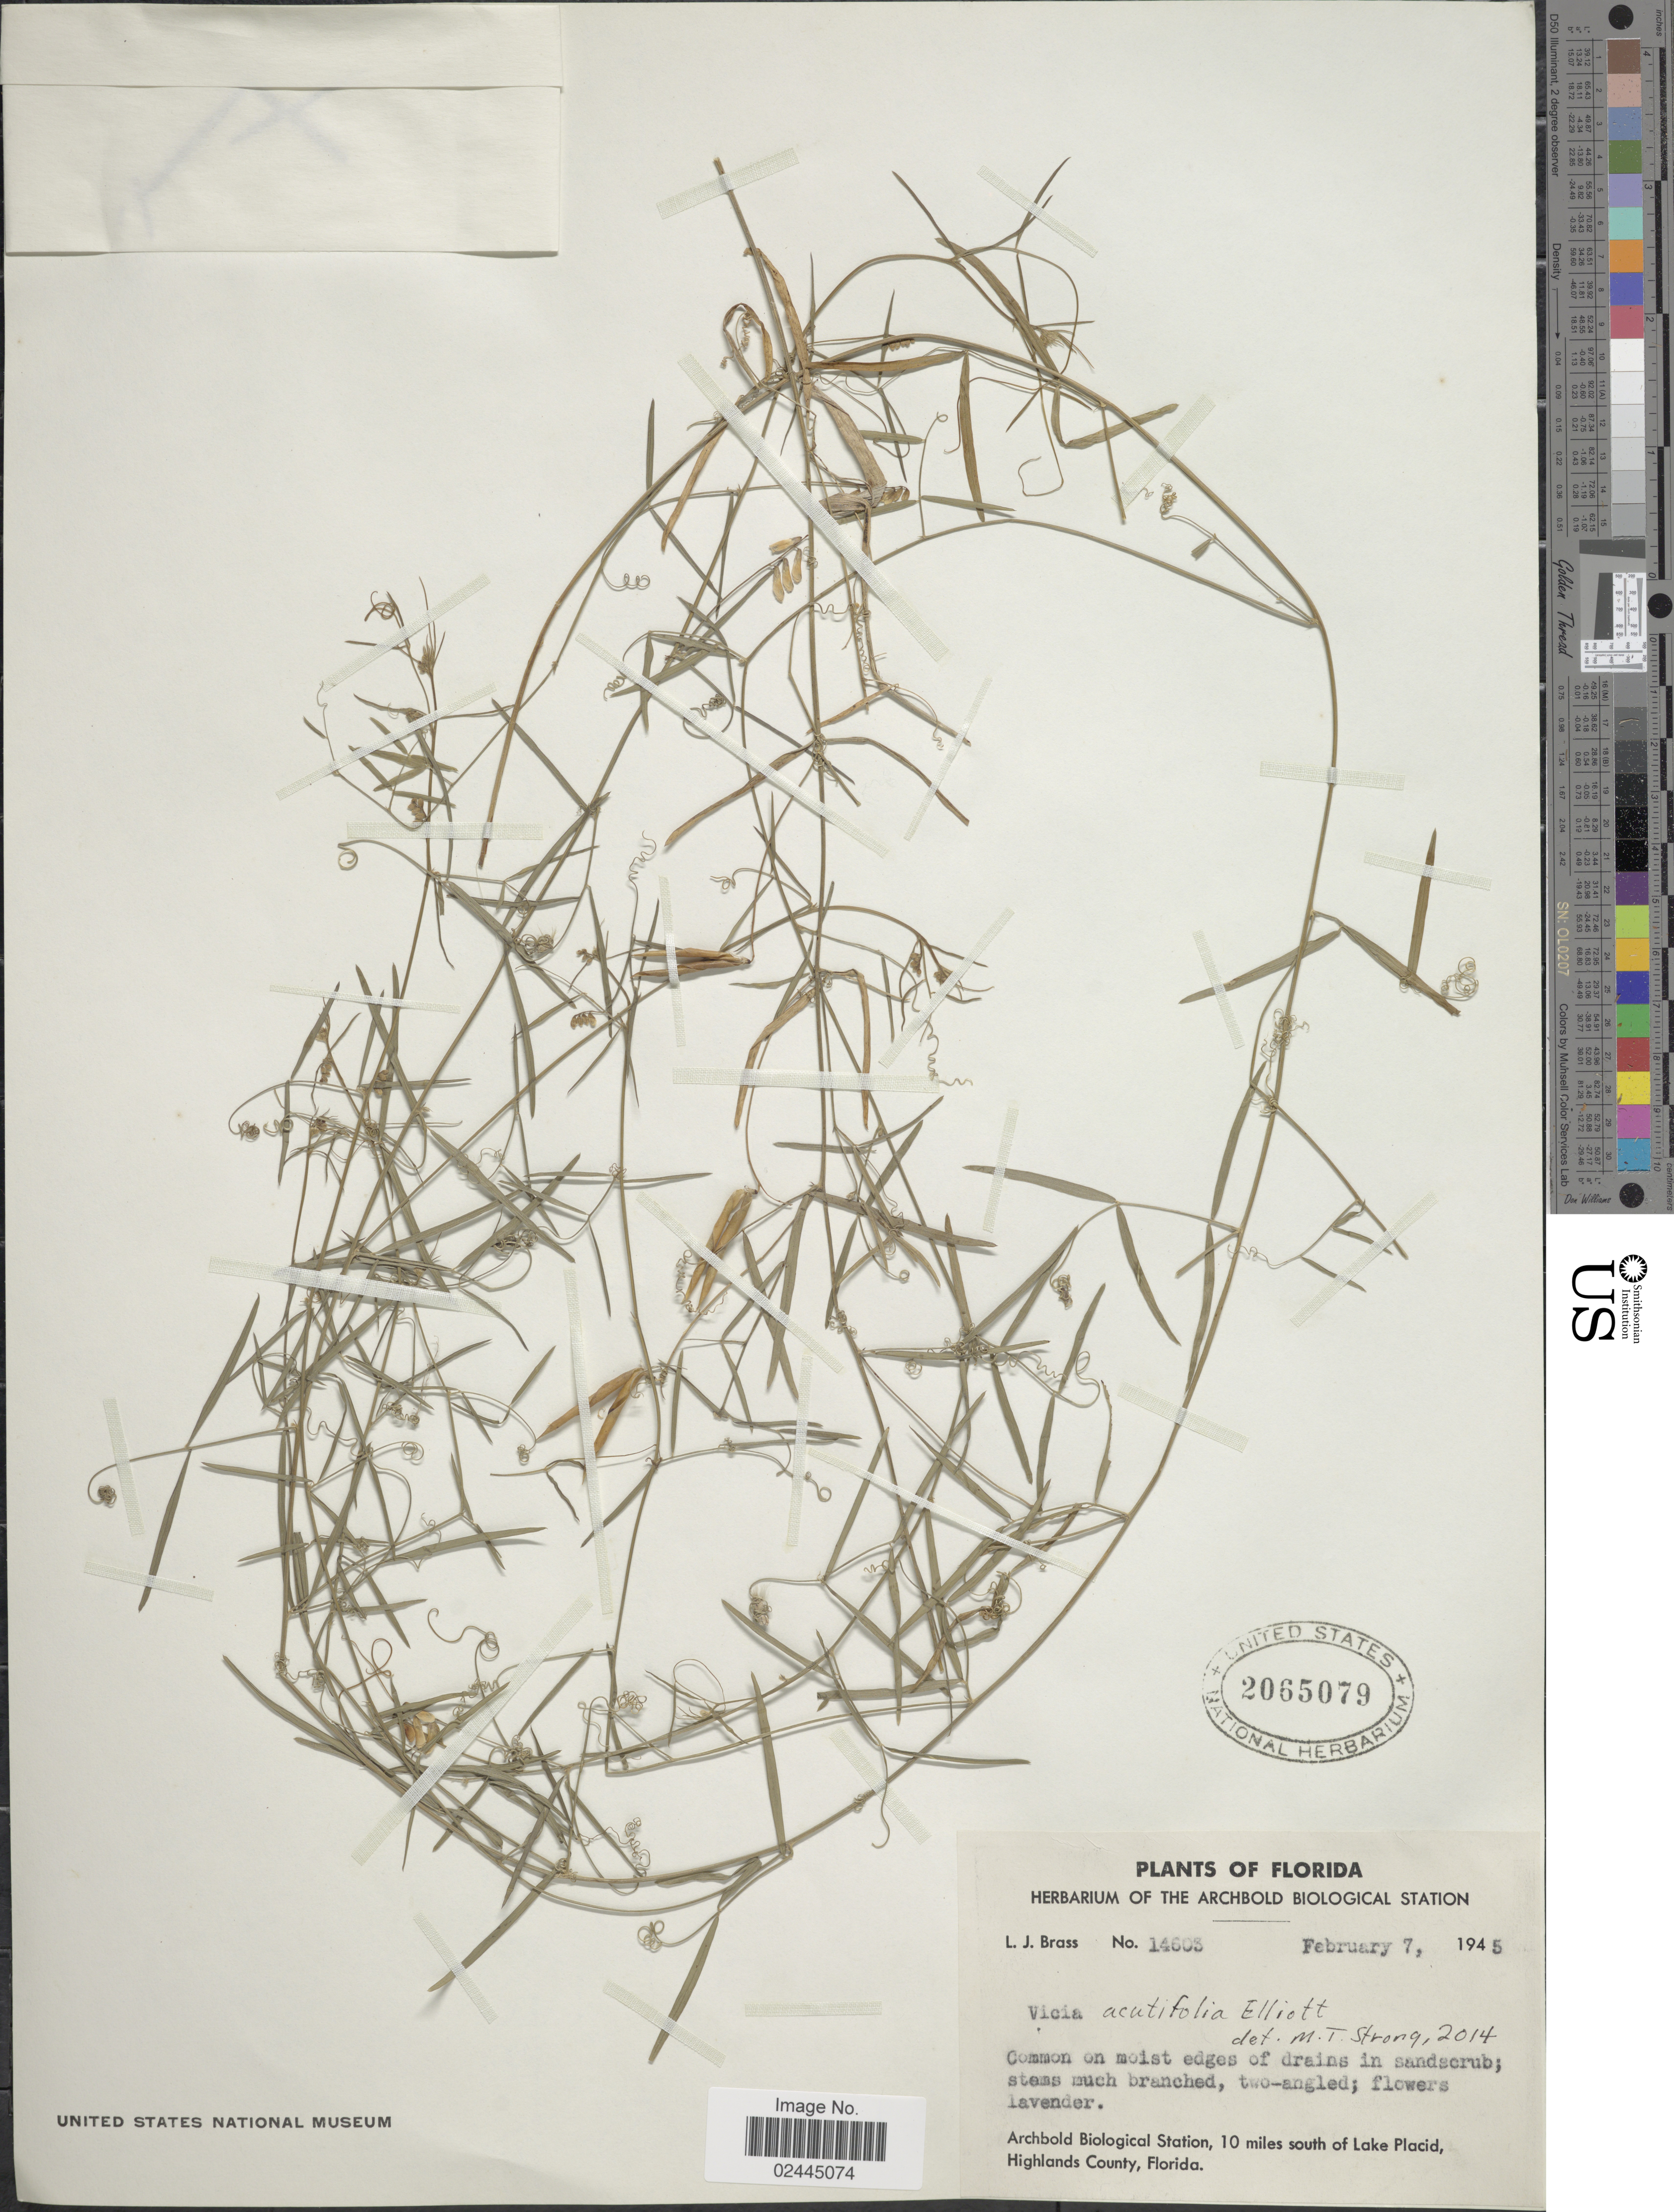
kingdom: Plantae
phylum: Tracheophyta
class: Magnoliopsida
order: Fabales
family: Fabaceae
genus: Vicia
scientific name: Vicia acutifolia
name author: Elliott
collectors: L. J. Brass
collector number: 14603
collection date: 1945-02-07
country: United States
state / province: Florida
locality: Archbold Biological Station, 10 miles south of Lake Placid, Highlands County, Florida.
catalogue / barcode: US 2065079